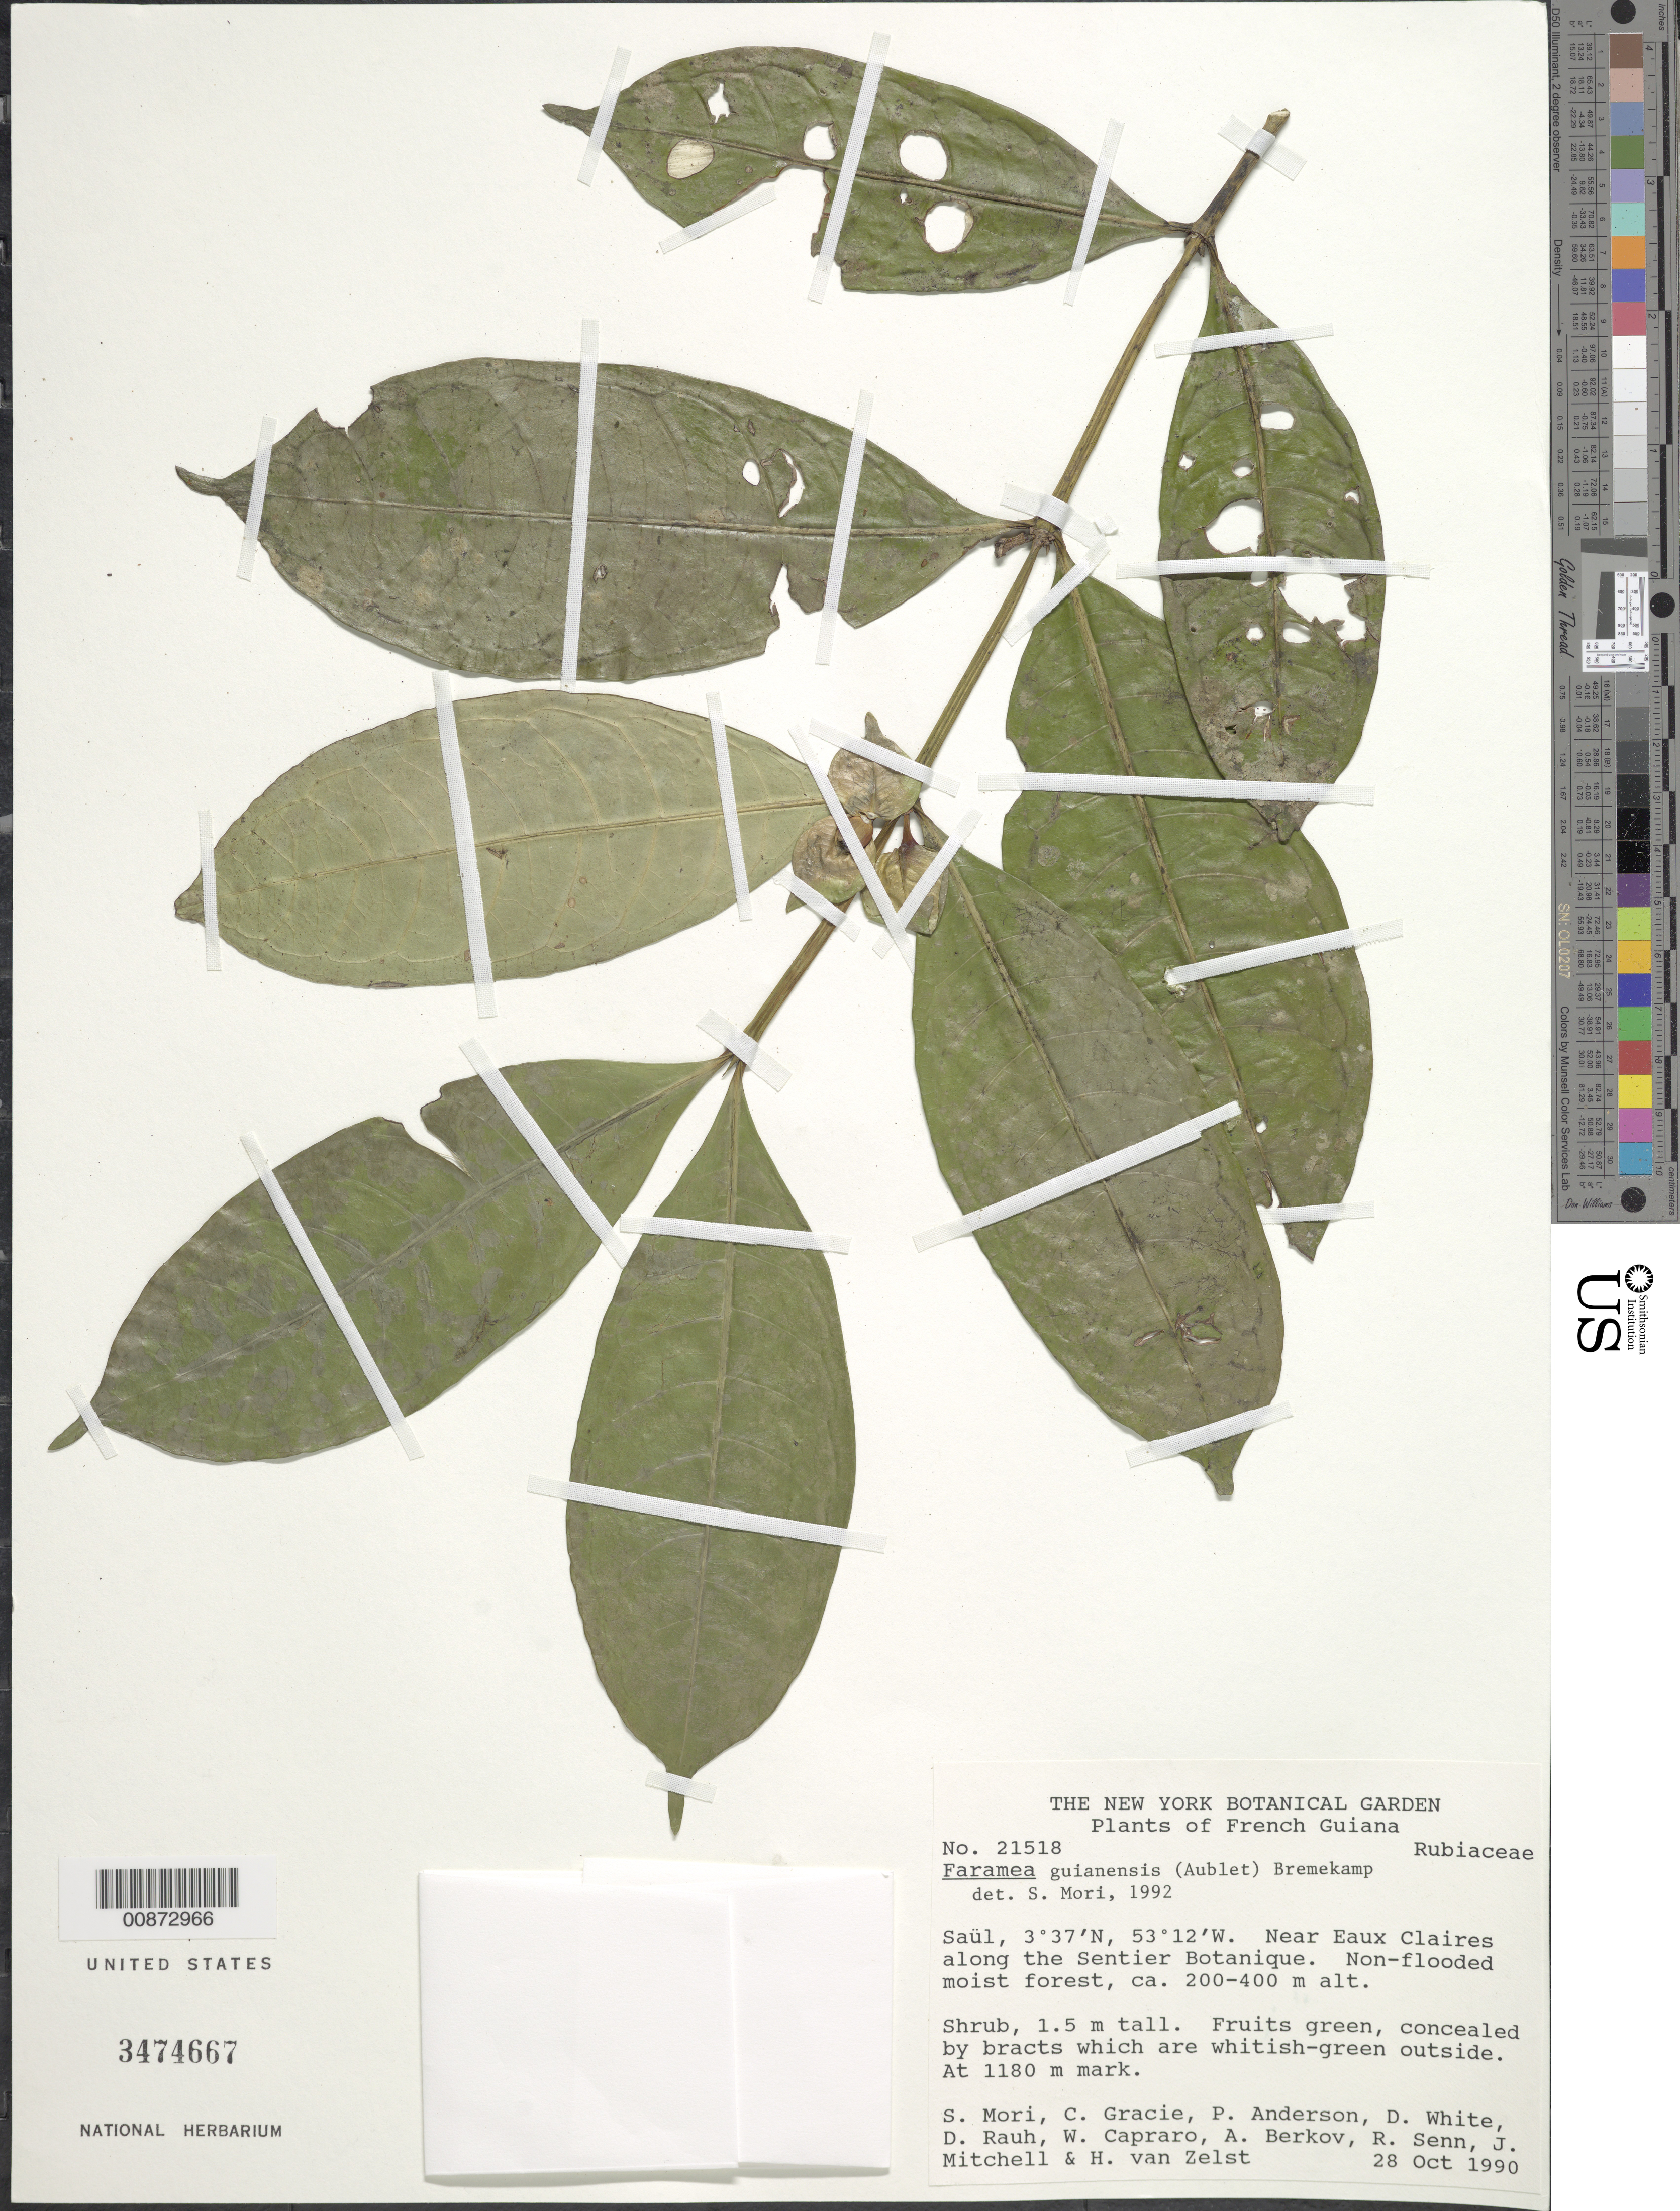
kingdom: Plantae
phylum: Tracheophyta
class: Magnoliopsida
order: Gentianales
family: Rubiaceae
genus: Faramea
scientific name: Faramea guianensis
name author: (Aubl.) Bremek.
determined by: Mori, Scott A.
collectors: S. Mori et al.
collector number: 21518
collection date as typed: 28-Oct-90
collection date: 1990-10-28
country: French Guiana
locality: Saül, near Eaux Claires on the Sentier Botanique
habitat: Non-flooded moist forest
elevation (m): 200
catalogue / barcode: US 3474667